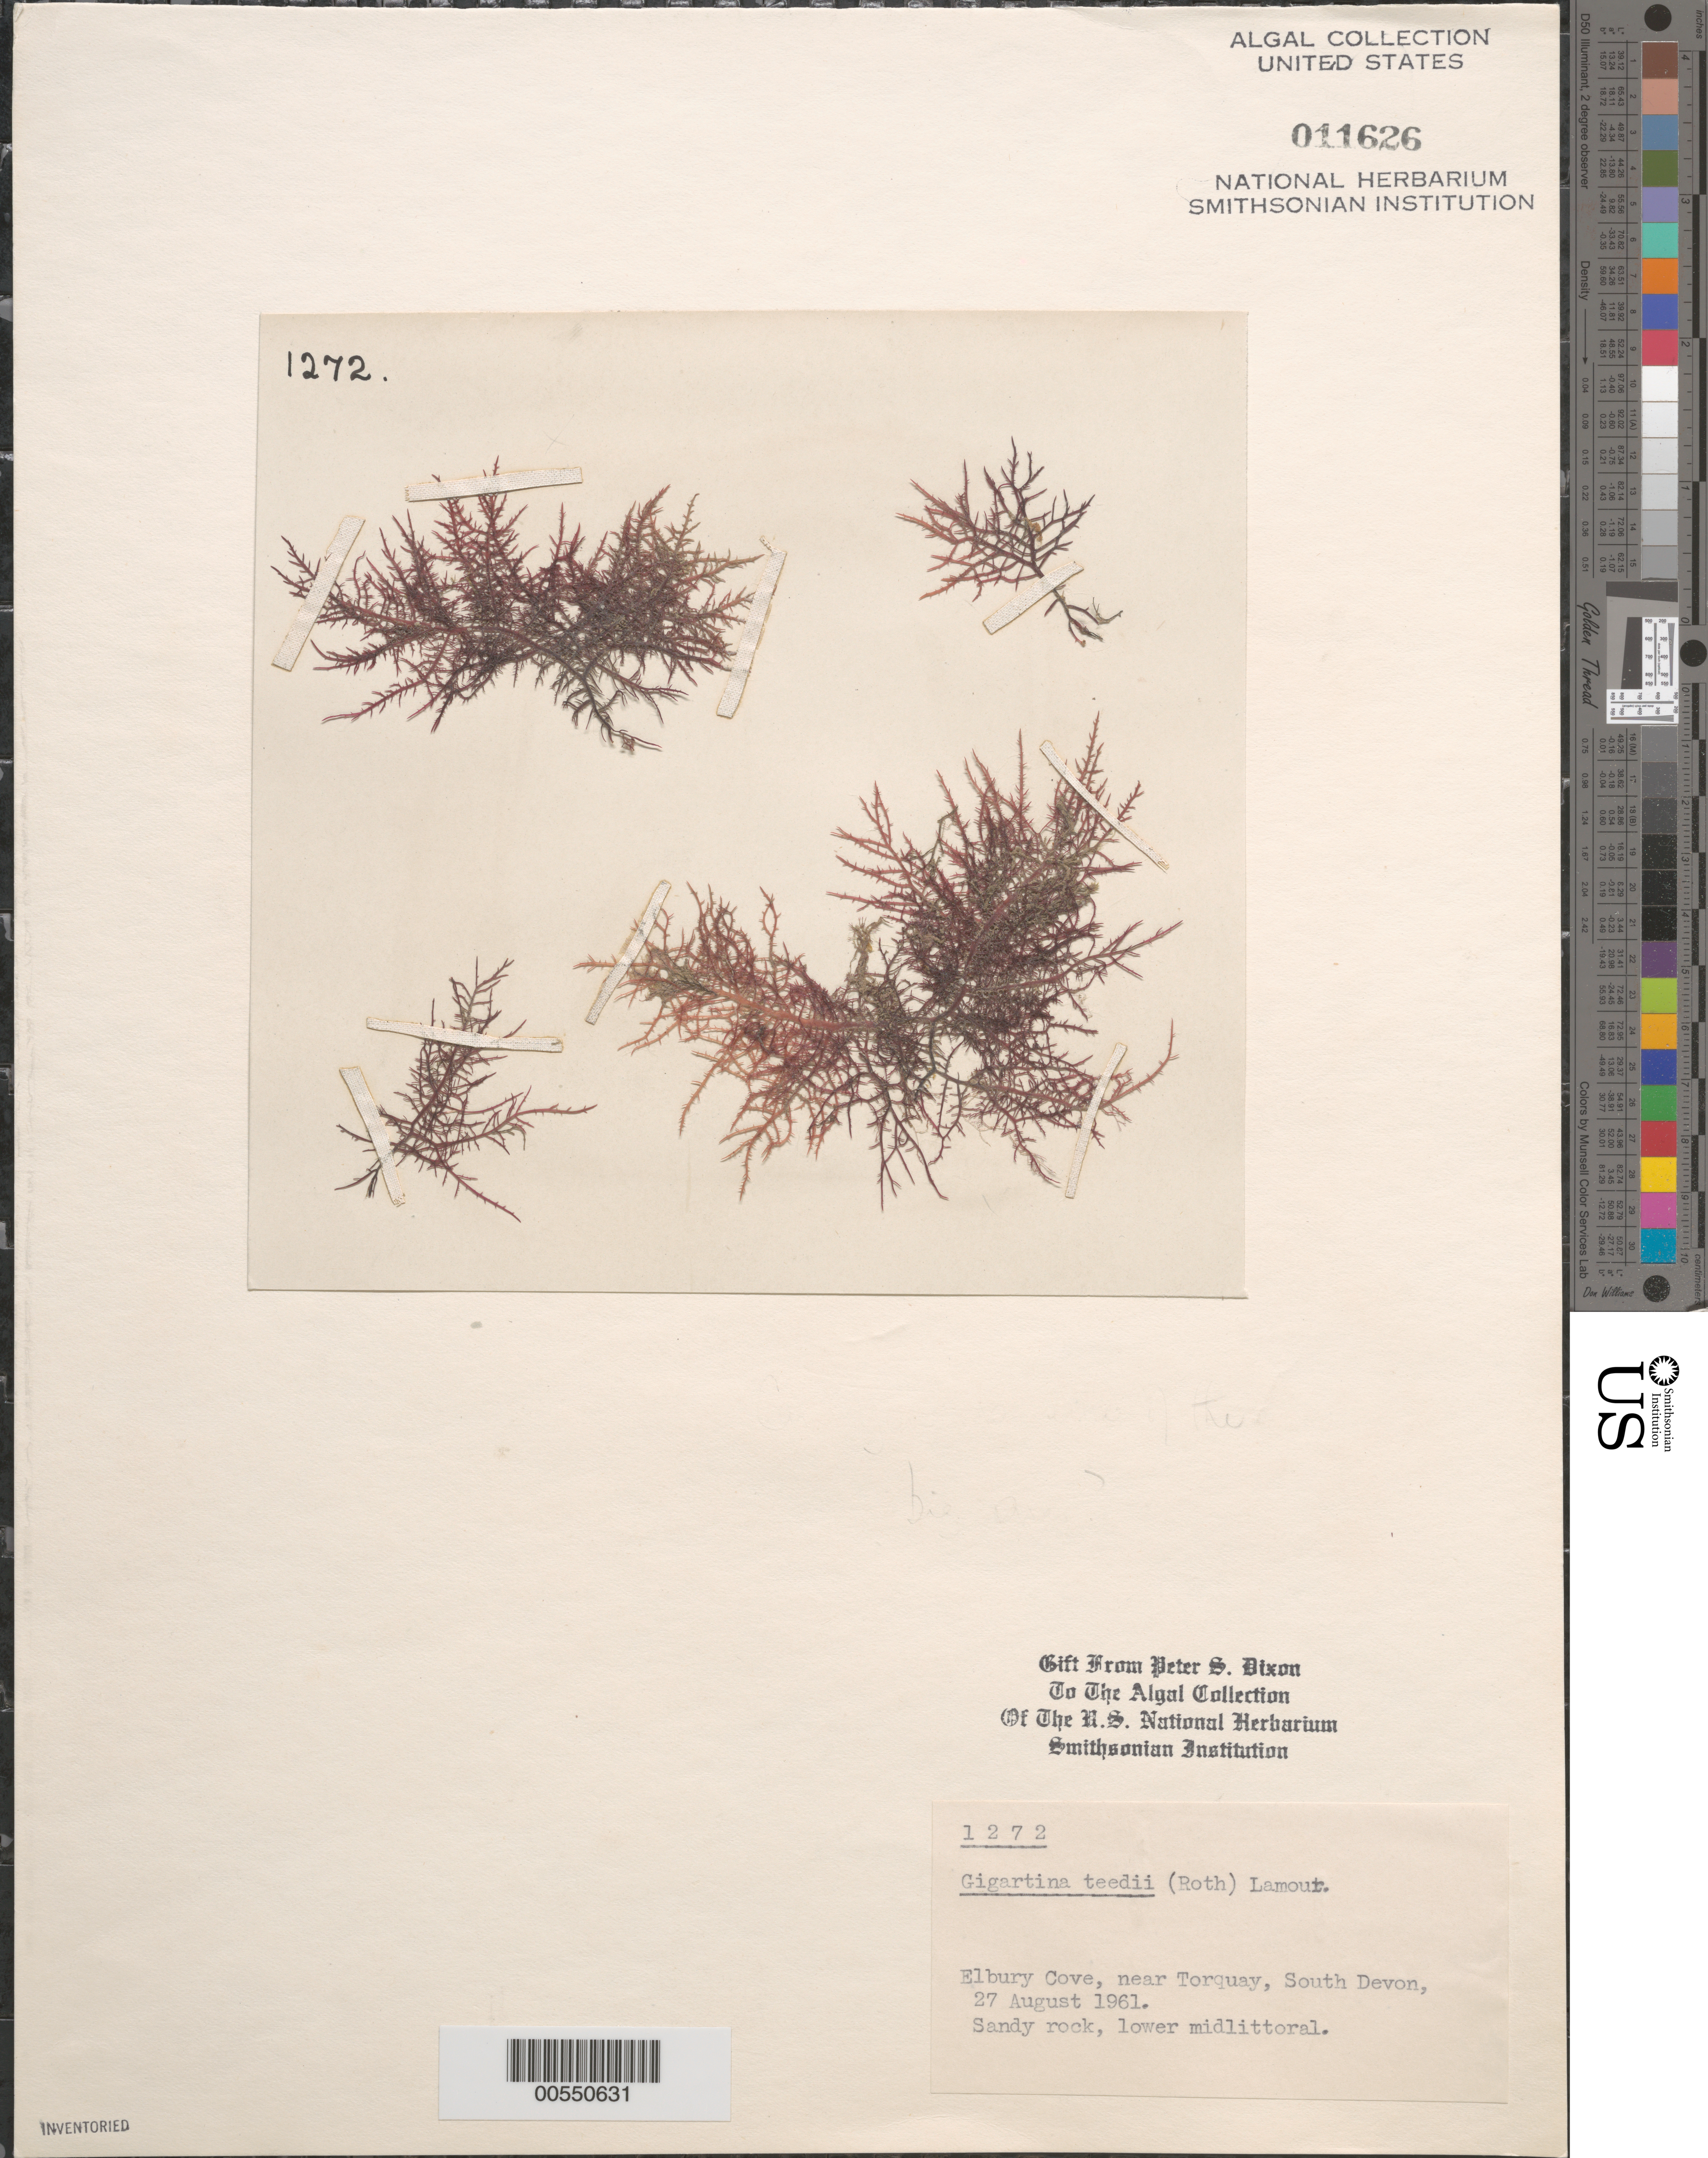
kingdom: Plantae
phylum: Rhodophyta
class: Florideophyceae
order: Gigartinales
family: Gigartinaceae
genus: Chondracanthus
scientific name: Chondracanthus teedei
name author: (Mert. in Roth) Kütz.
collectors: P. S. Dixon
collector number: PSD 1272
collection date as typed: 27 Aug 1961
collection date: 1961-08-27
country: United Kingdom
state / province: England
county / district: Devon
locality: Elbury Cove, near Torquay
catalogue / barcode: US 11626